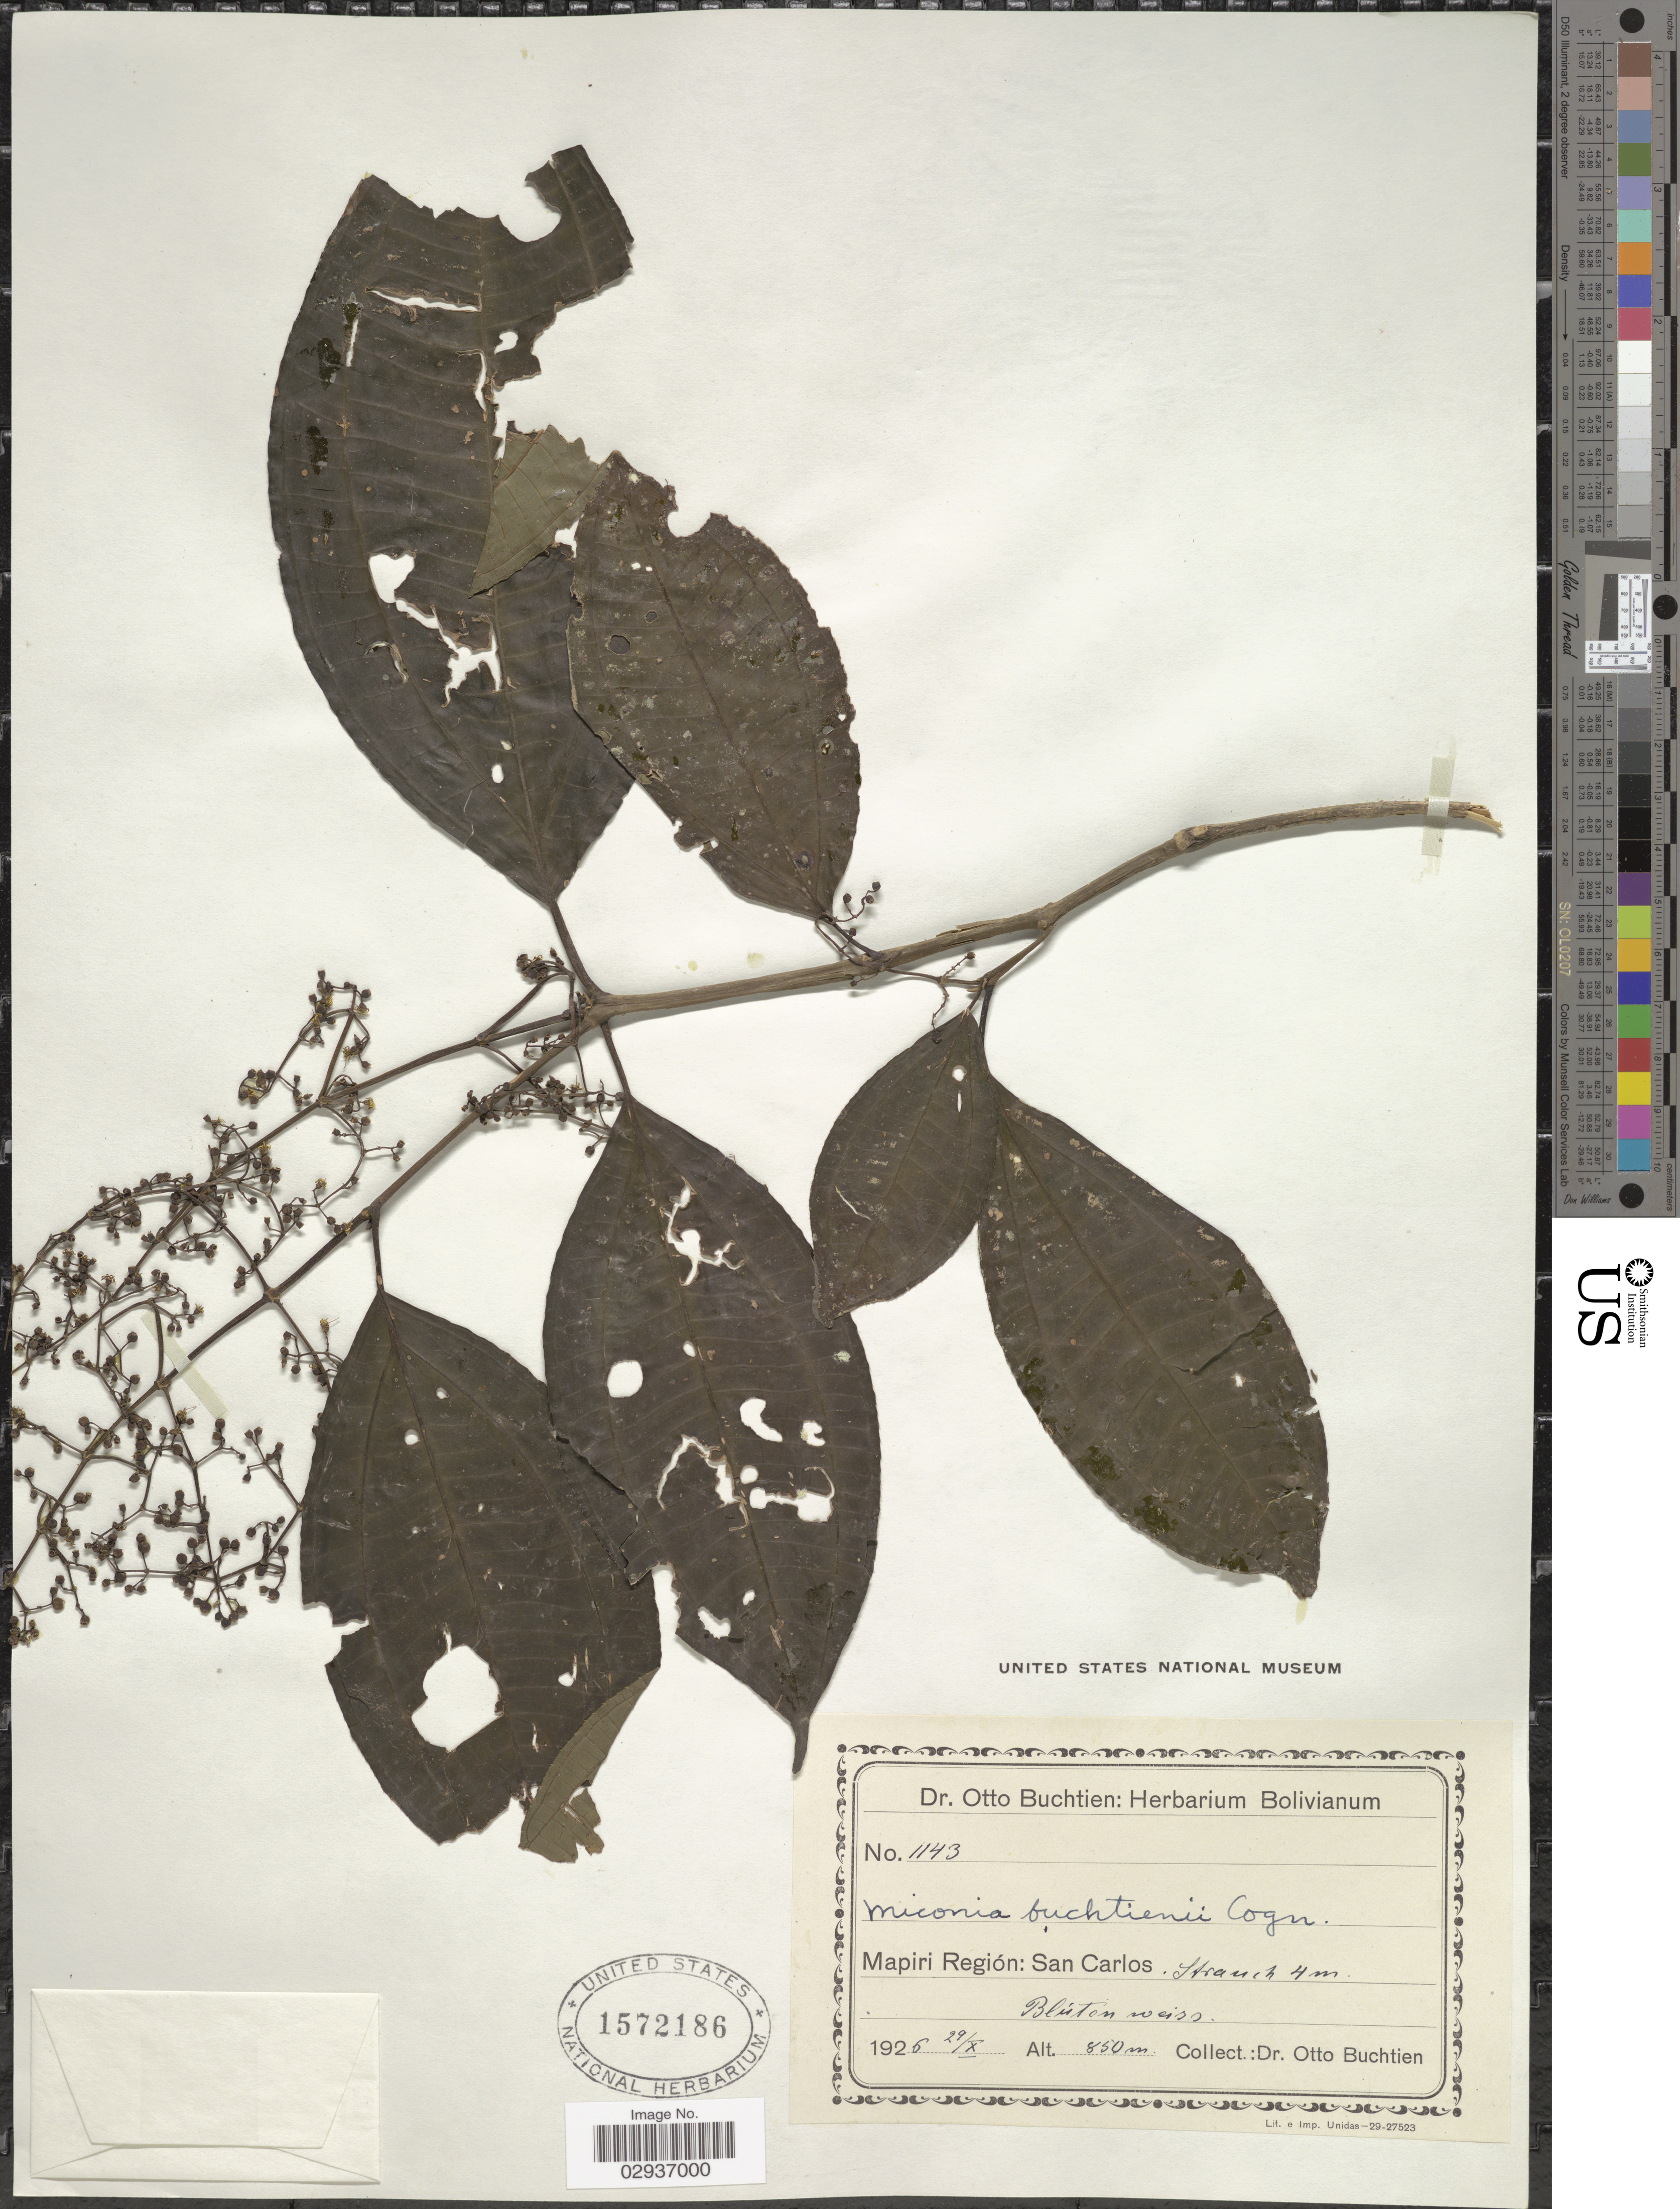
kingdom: Plantae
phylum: Tracheophyta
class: Magnoliopsida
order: Myrtales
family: Melastomataceae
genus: Miconia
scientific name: Miconia buchtienii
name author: Cogn.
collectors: O. Buchtien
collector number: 1143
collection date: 1926-10-29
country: Bolivia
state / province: La Paz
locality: Mapiri Región: San Carlos.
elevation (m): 850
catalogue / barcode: US 1572186